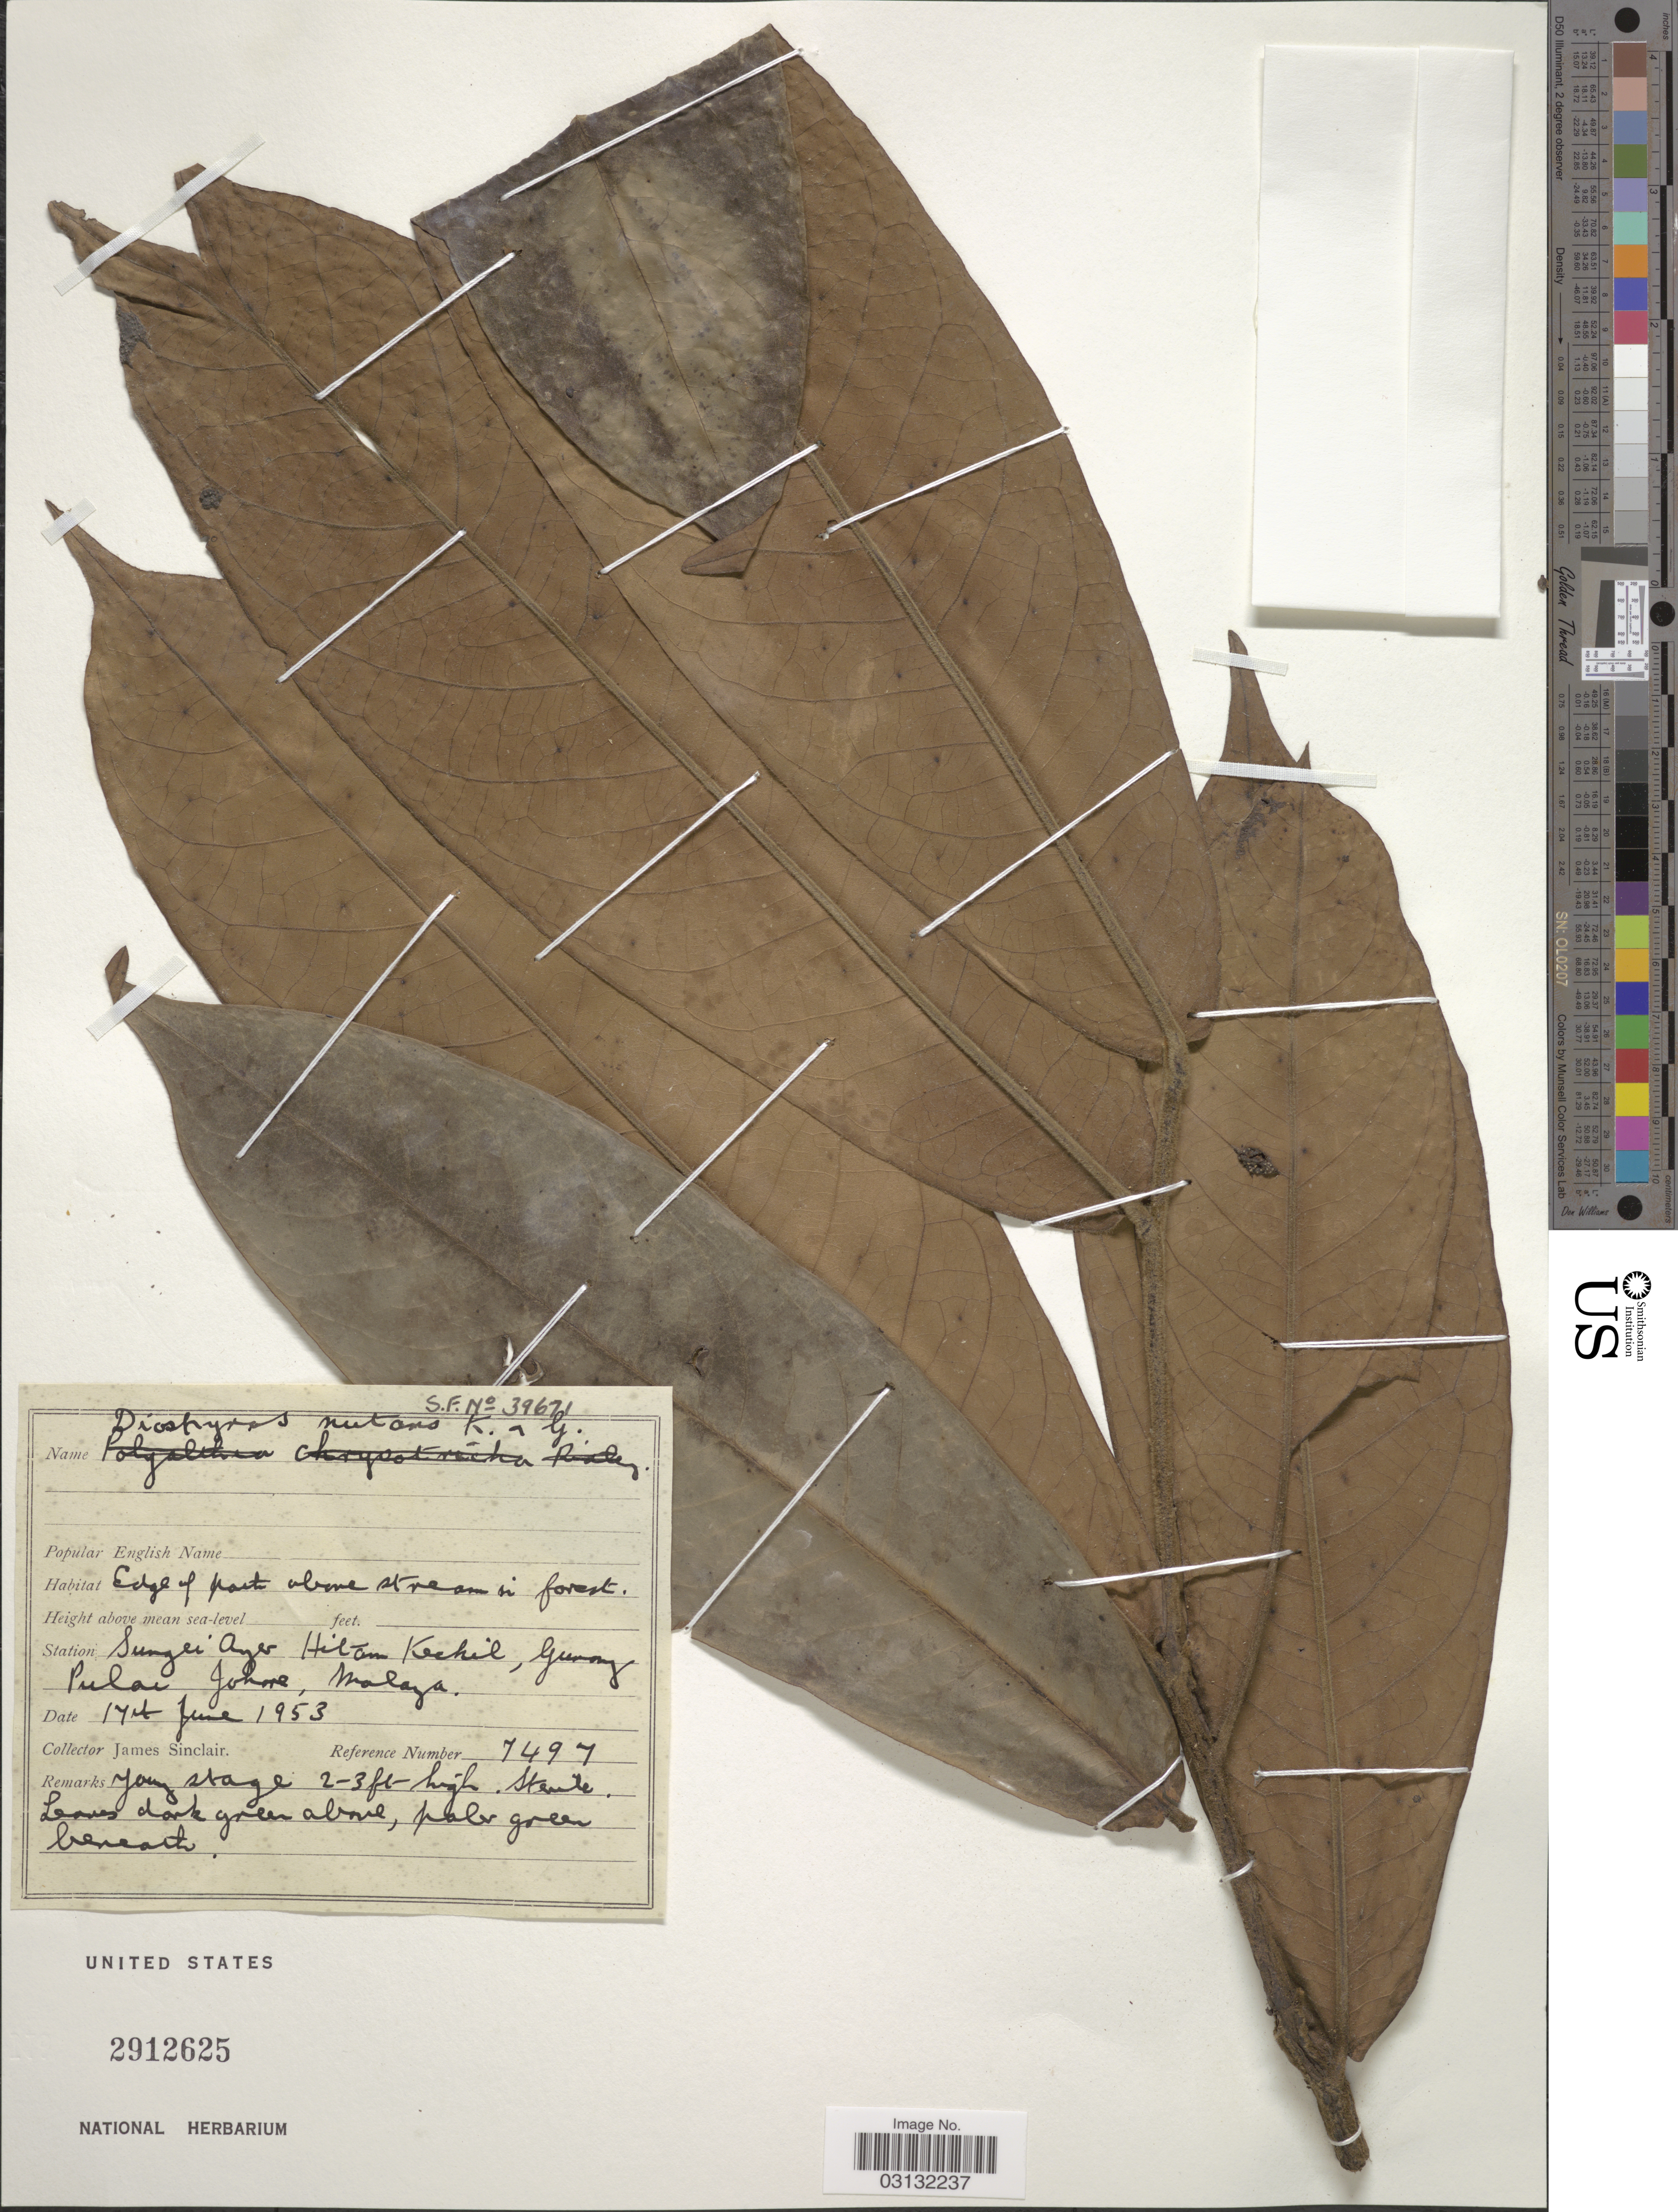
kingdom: Plantae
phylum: Tracheophyta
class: Magnoliopsida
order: Ericales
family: Ebenaceae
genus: Diospyros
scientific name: Diospyros nutans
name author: King & Gamble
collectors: J. Sinclair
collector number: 7497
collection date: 1953-06-17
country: Malaysia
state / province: Johor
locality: Station Sungei Ave Hiltam Kechil, Gurong Pulau, Johore, Malaya.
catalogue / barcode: US 2912625